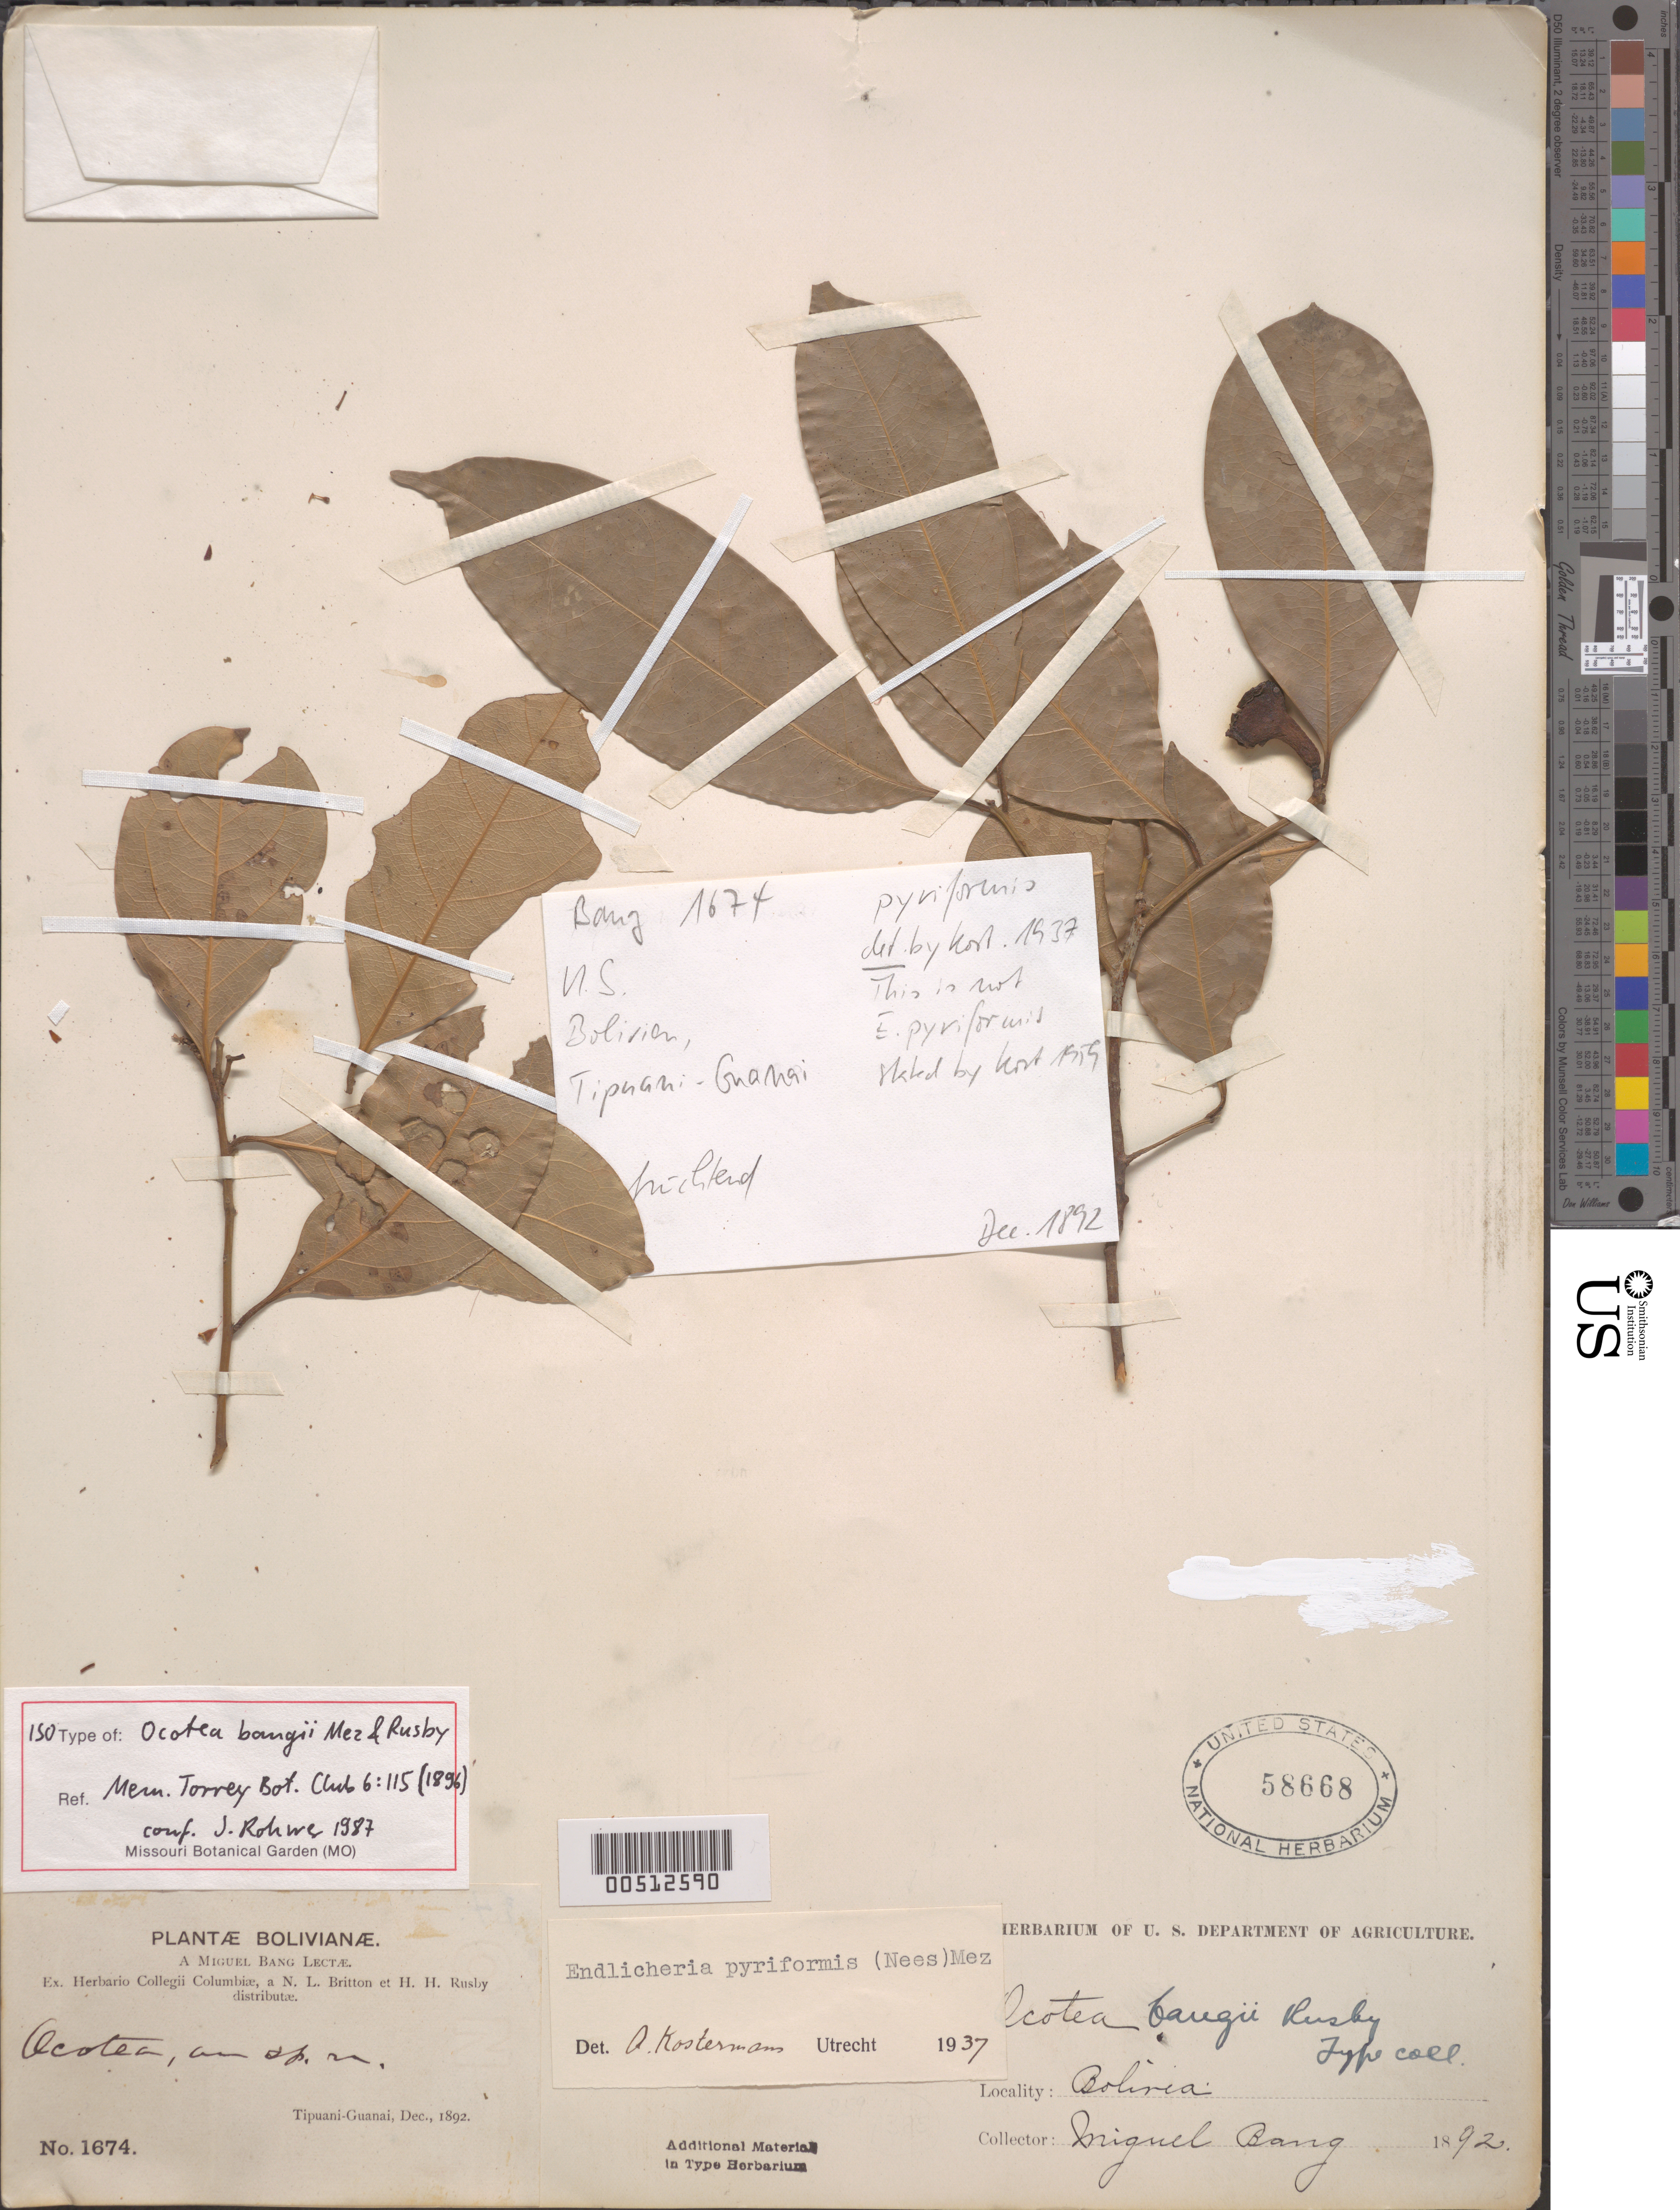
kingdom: Plantae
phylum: Tracheophyta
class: Magnoliopsida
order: Laurales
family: Lauraceae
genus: Endlicheria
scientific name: Endlicheria pyriformis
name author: (Nees) Mez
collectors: M. Bang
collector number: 1674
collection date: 1892-12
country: Bolivia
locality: Tipuani-Guanai.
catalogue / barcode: US 58668